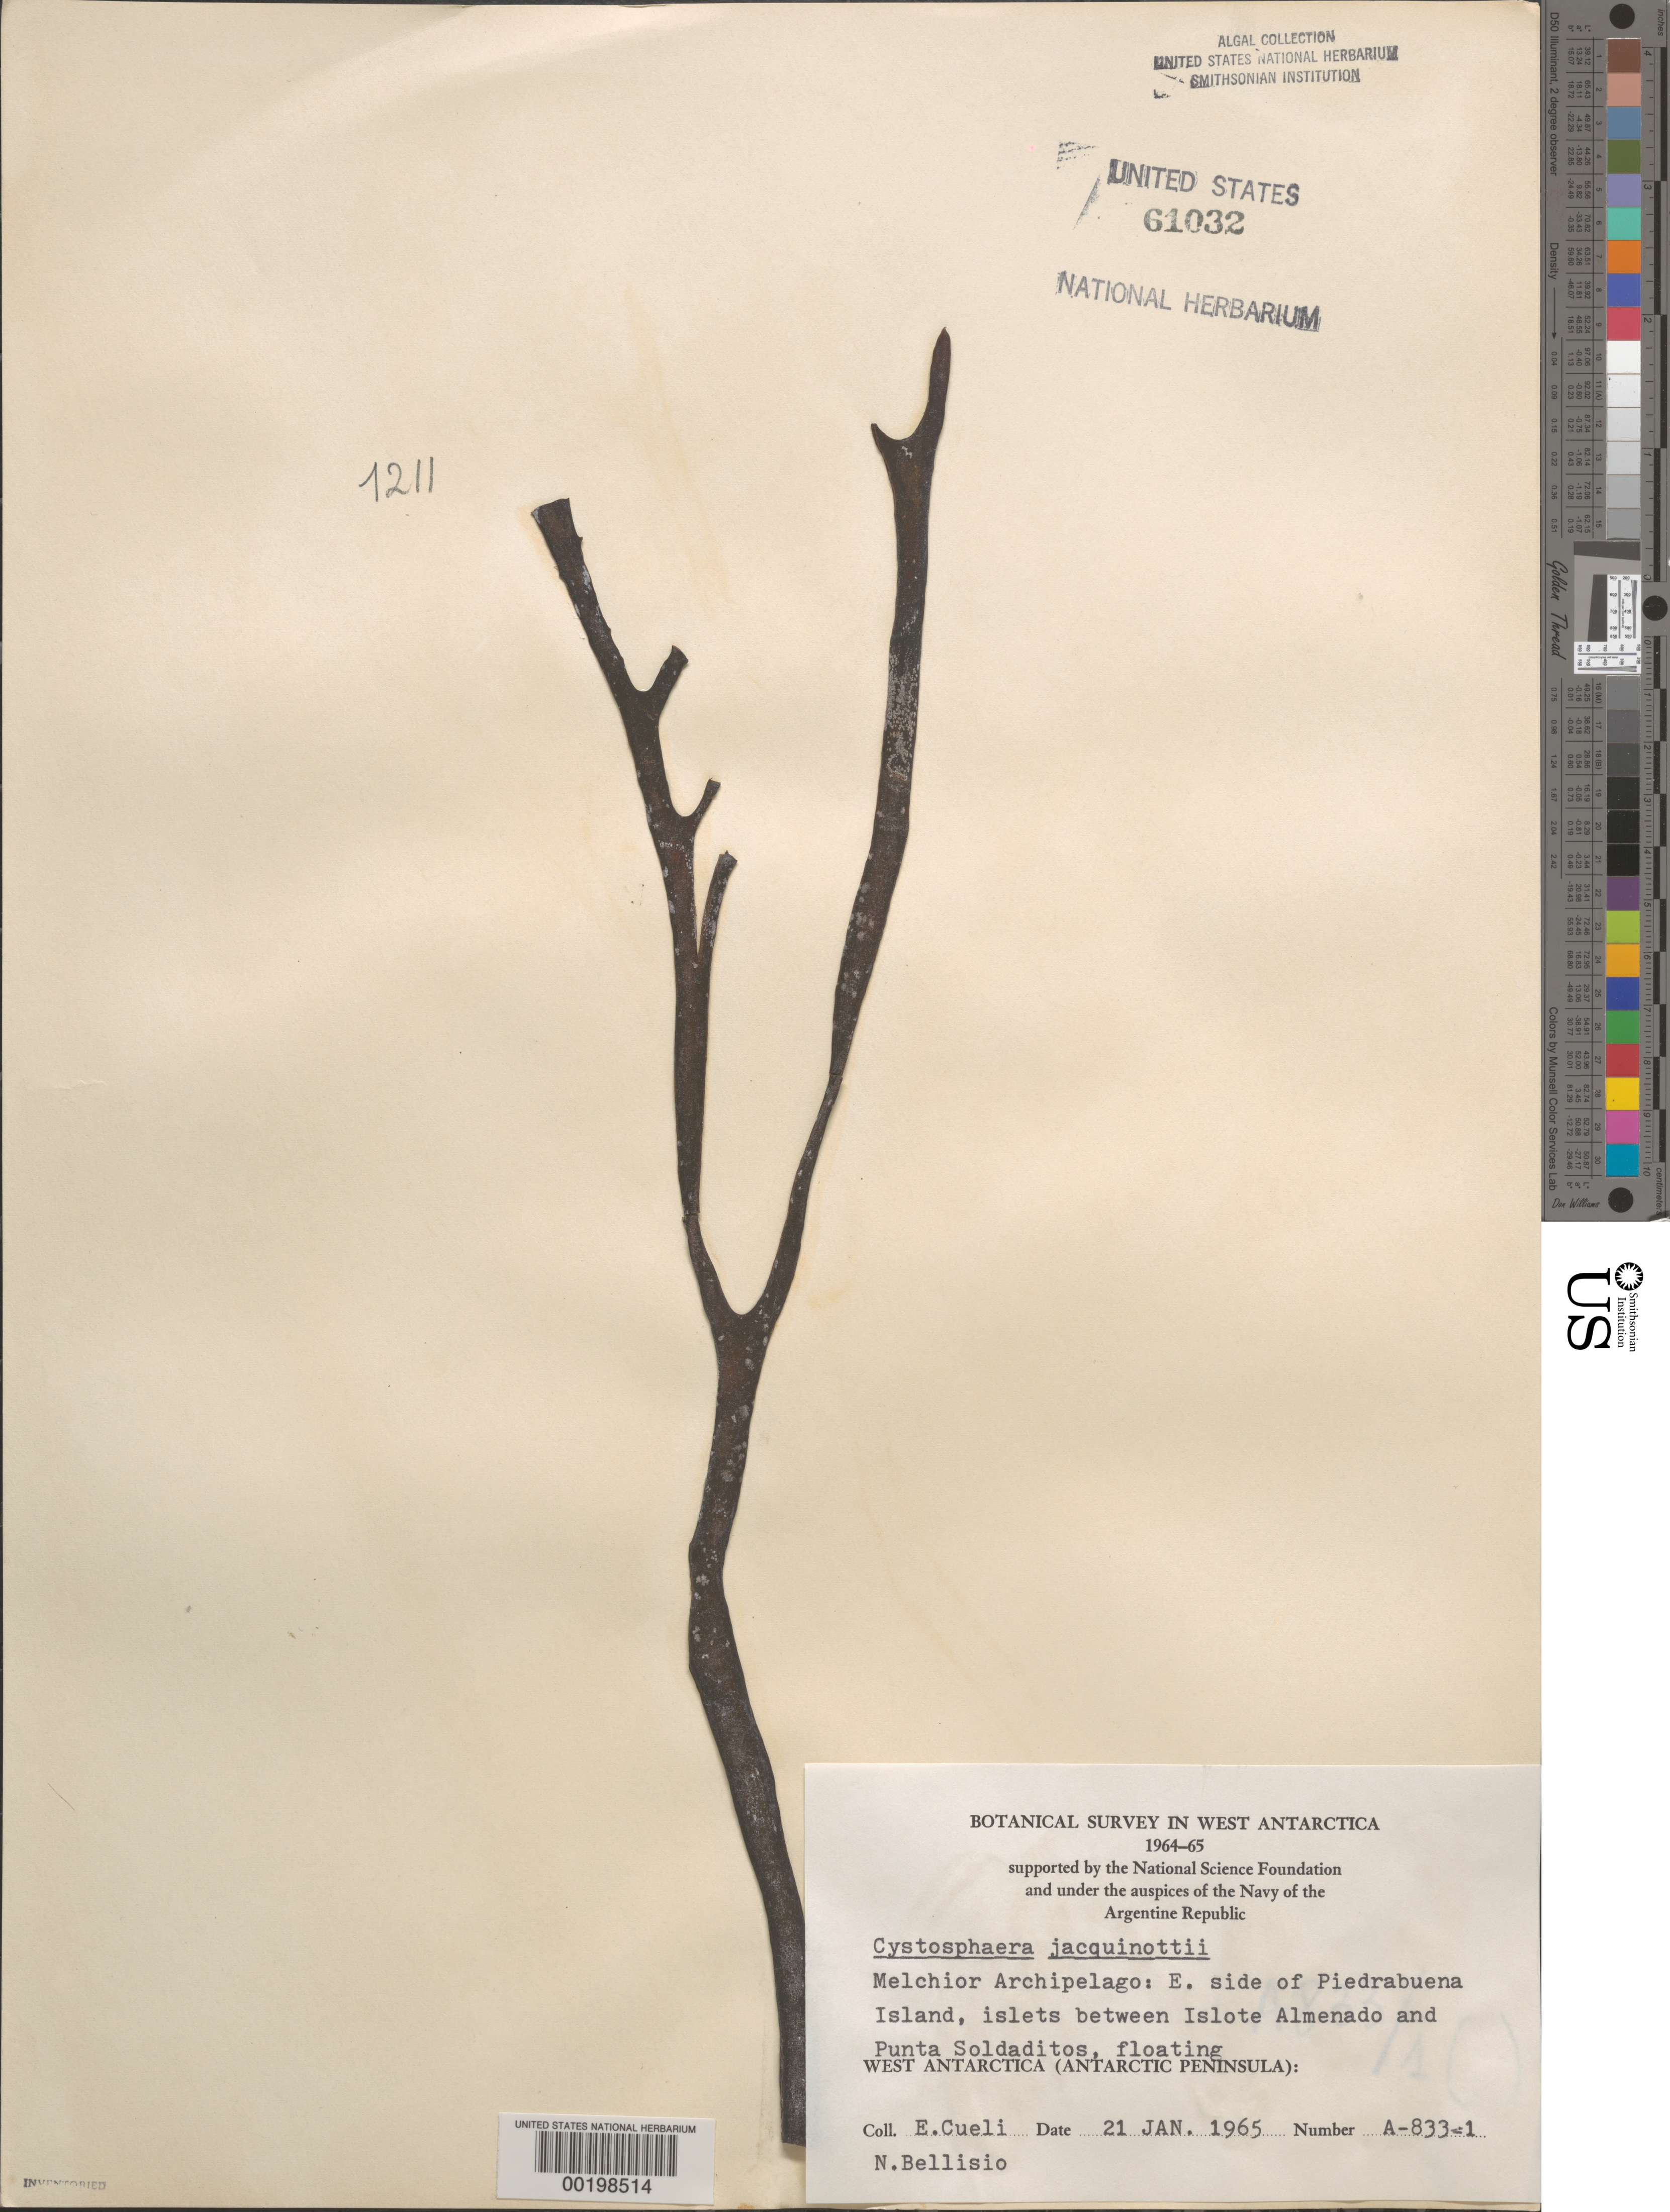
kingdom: Chromista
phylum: Ochrophyta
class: Phaeophyceae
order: Fucales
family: Seirococcaceae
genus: Cystosphaera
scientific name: Cystosphaera jacquinotii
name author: (Montagne) Skottsberg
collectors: E. Cueli & N. Bellisio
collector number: A-833-1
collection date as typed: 21 Jan 1965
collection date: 1965-01-21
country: Antarctica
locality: Eta Island, islets between Islote Almenado & Punta Soladitos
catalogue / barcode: US 61032